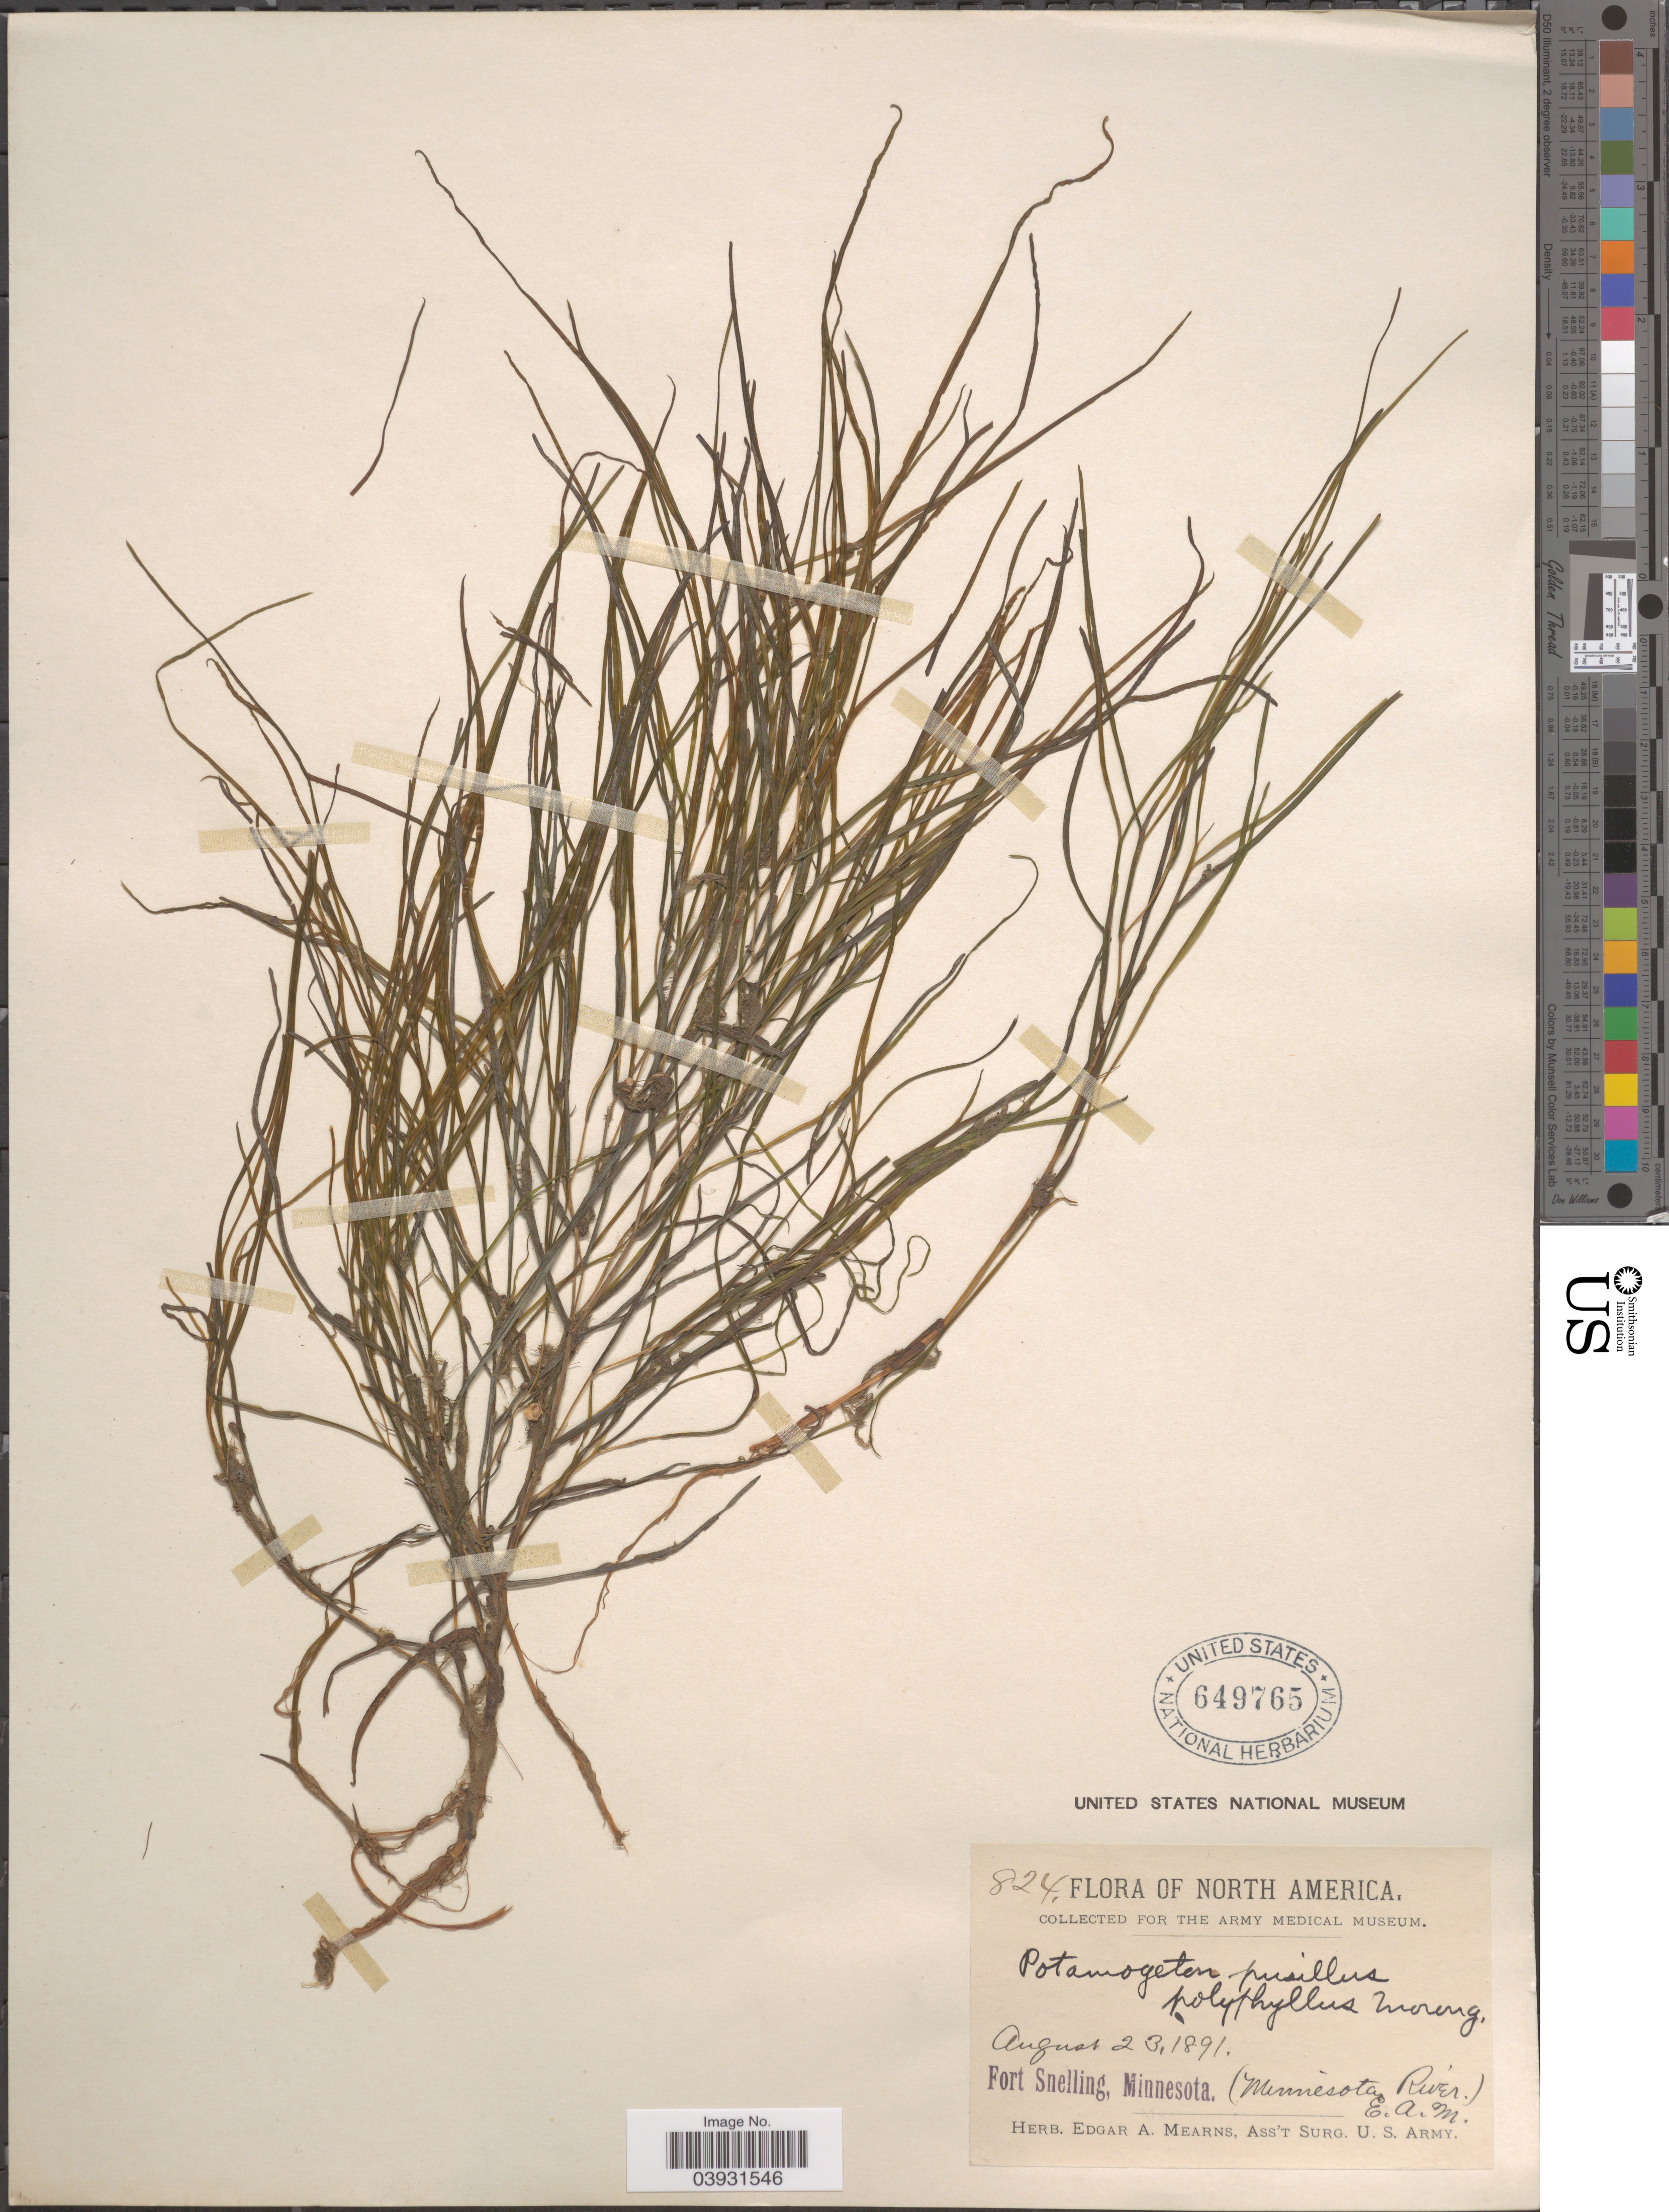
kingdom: Plantae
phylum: Tracheophyta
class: Liliopsida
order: Alismatales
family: Potamogetonaceae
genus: Potamogeton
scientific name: Potamogeton sp.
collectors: E. A. Mearns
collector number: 824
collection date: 1891-08-23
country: United States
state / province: Minnesota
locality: Fort Snelling. Minnesota River.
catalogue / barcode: US 649765